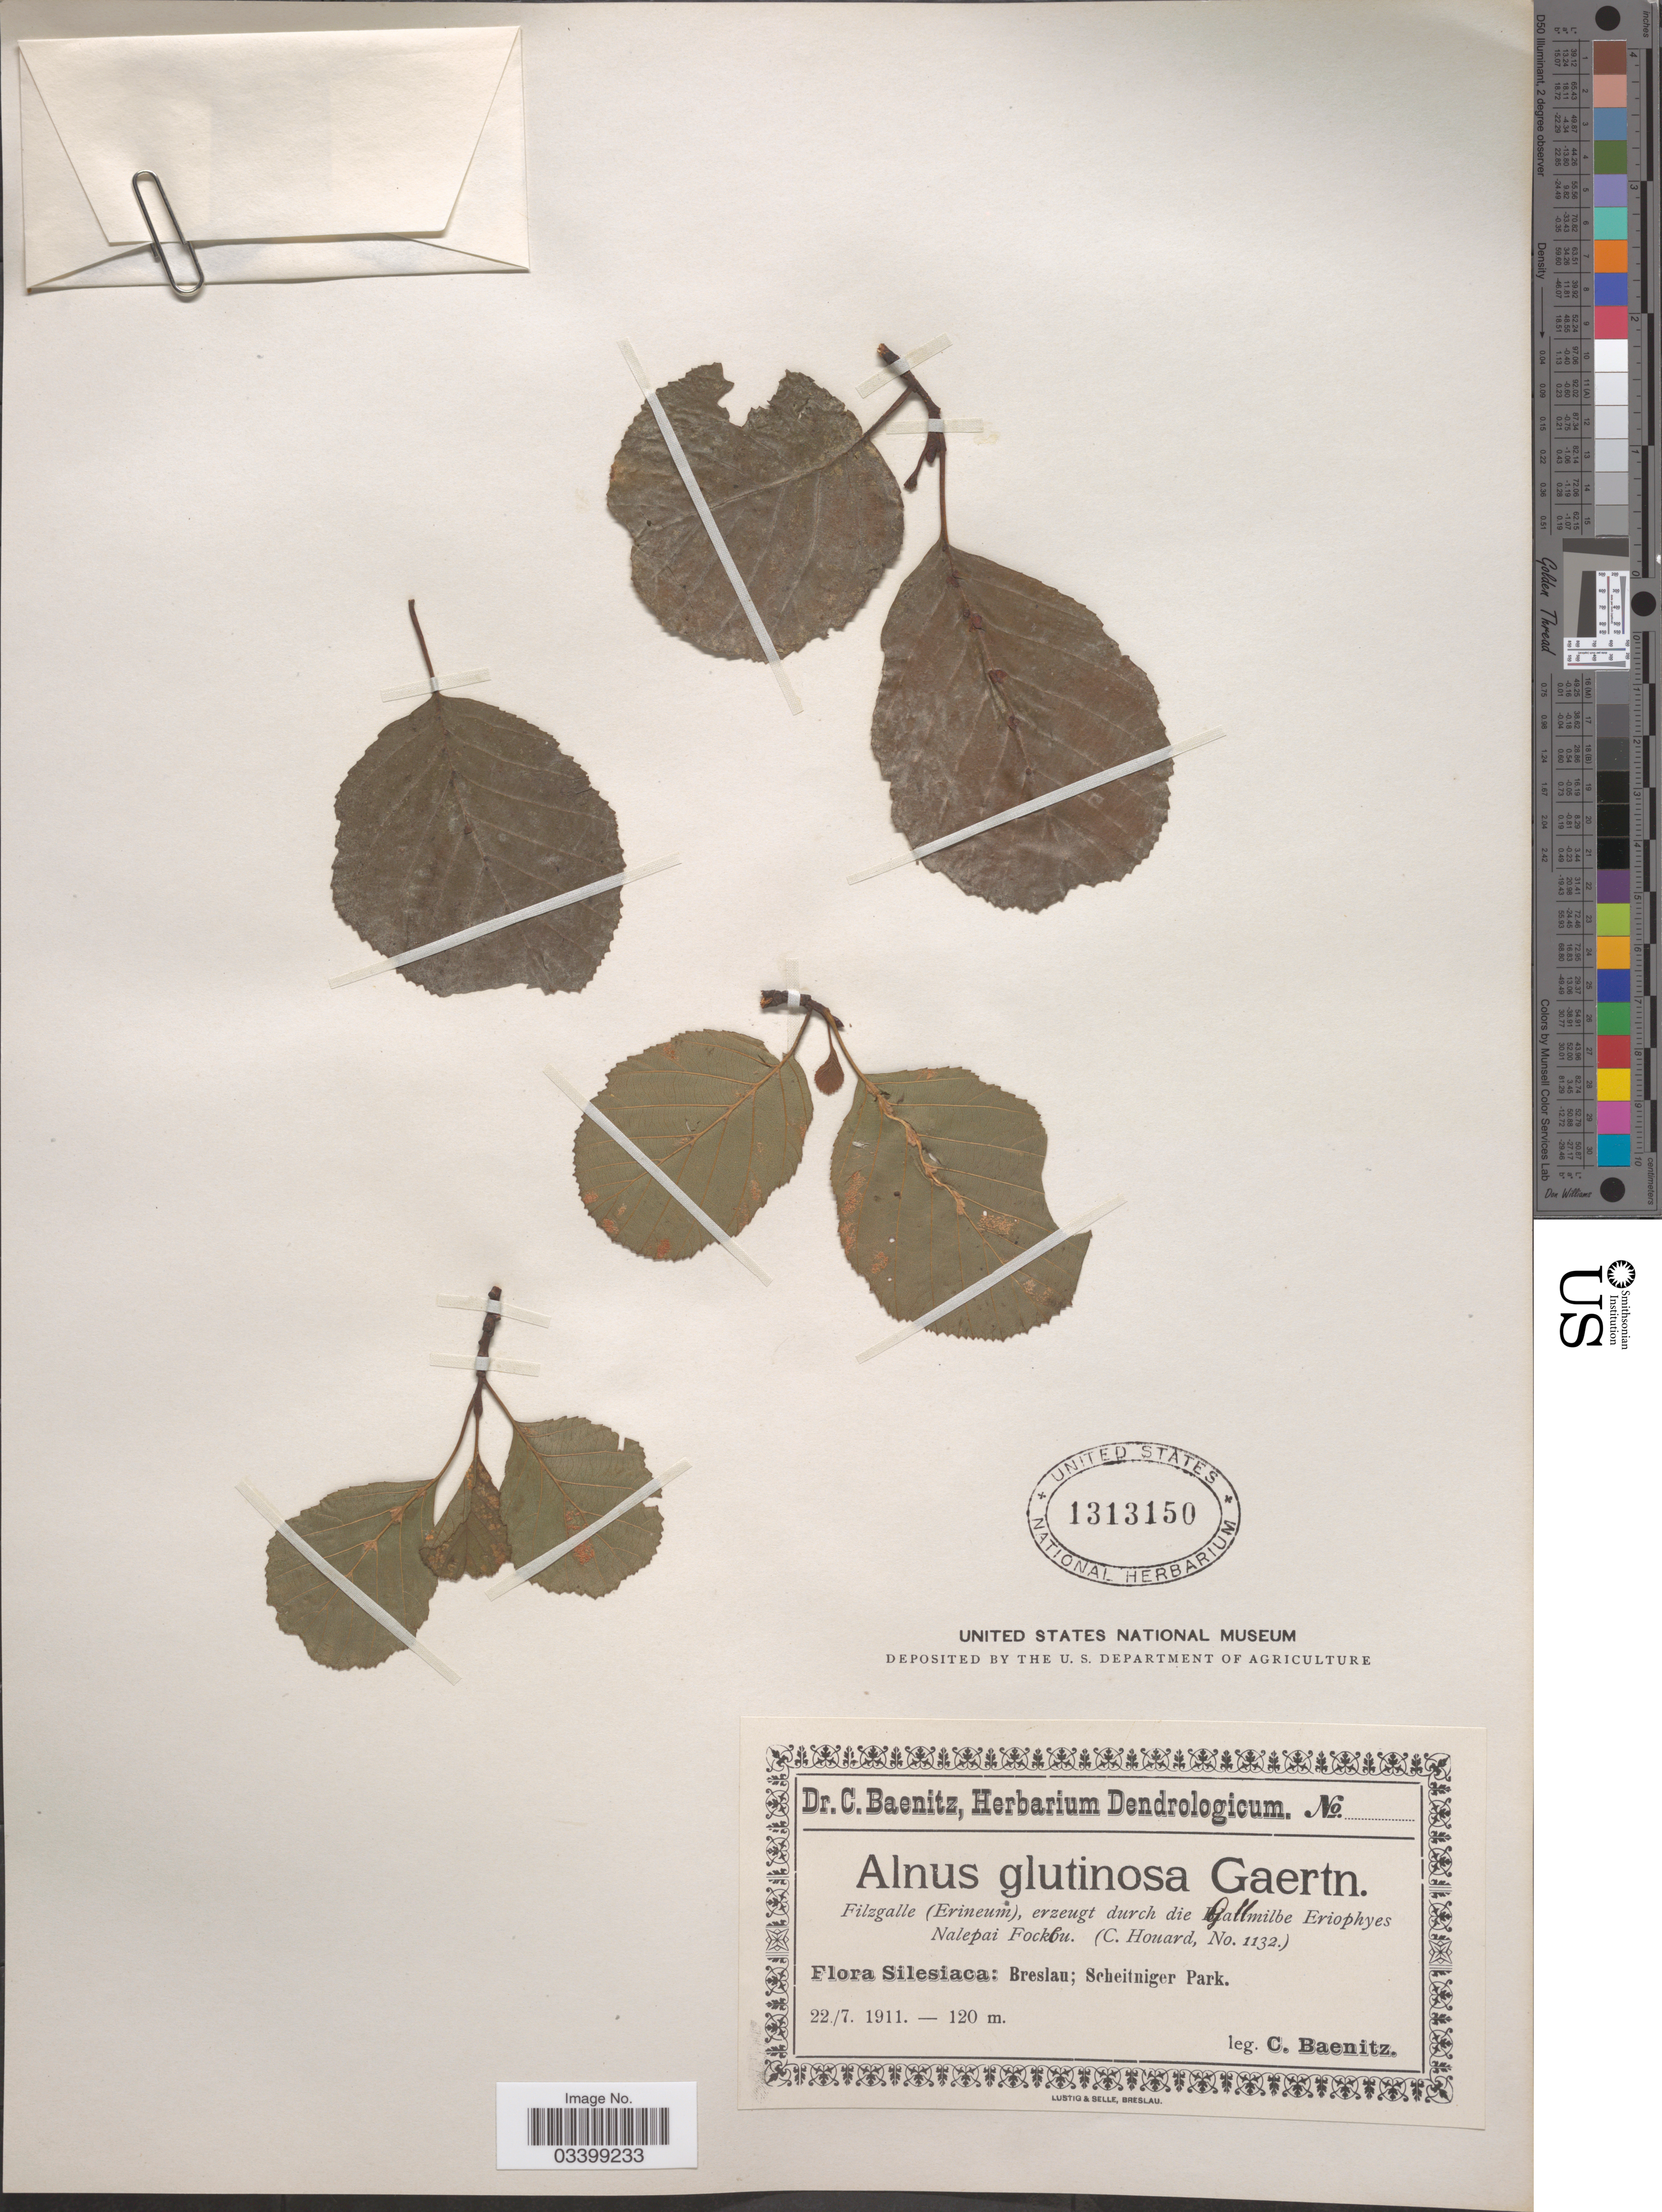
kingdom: Plantae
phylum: Tracheophyta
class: Magnoliopsida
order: Fagales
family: Betulaceae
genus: Alnus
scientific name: Alnus glutinosa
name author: (L.) Gaertn.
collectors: C. G. Baenitz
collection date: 1911-07-22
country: Poland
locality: Silesiaca: Breslau; Scheitniger Park.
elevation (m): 120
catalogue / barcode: US 1313150